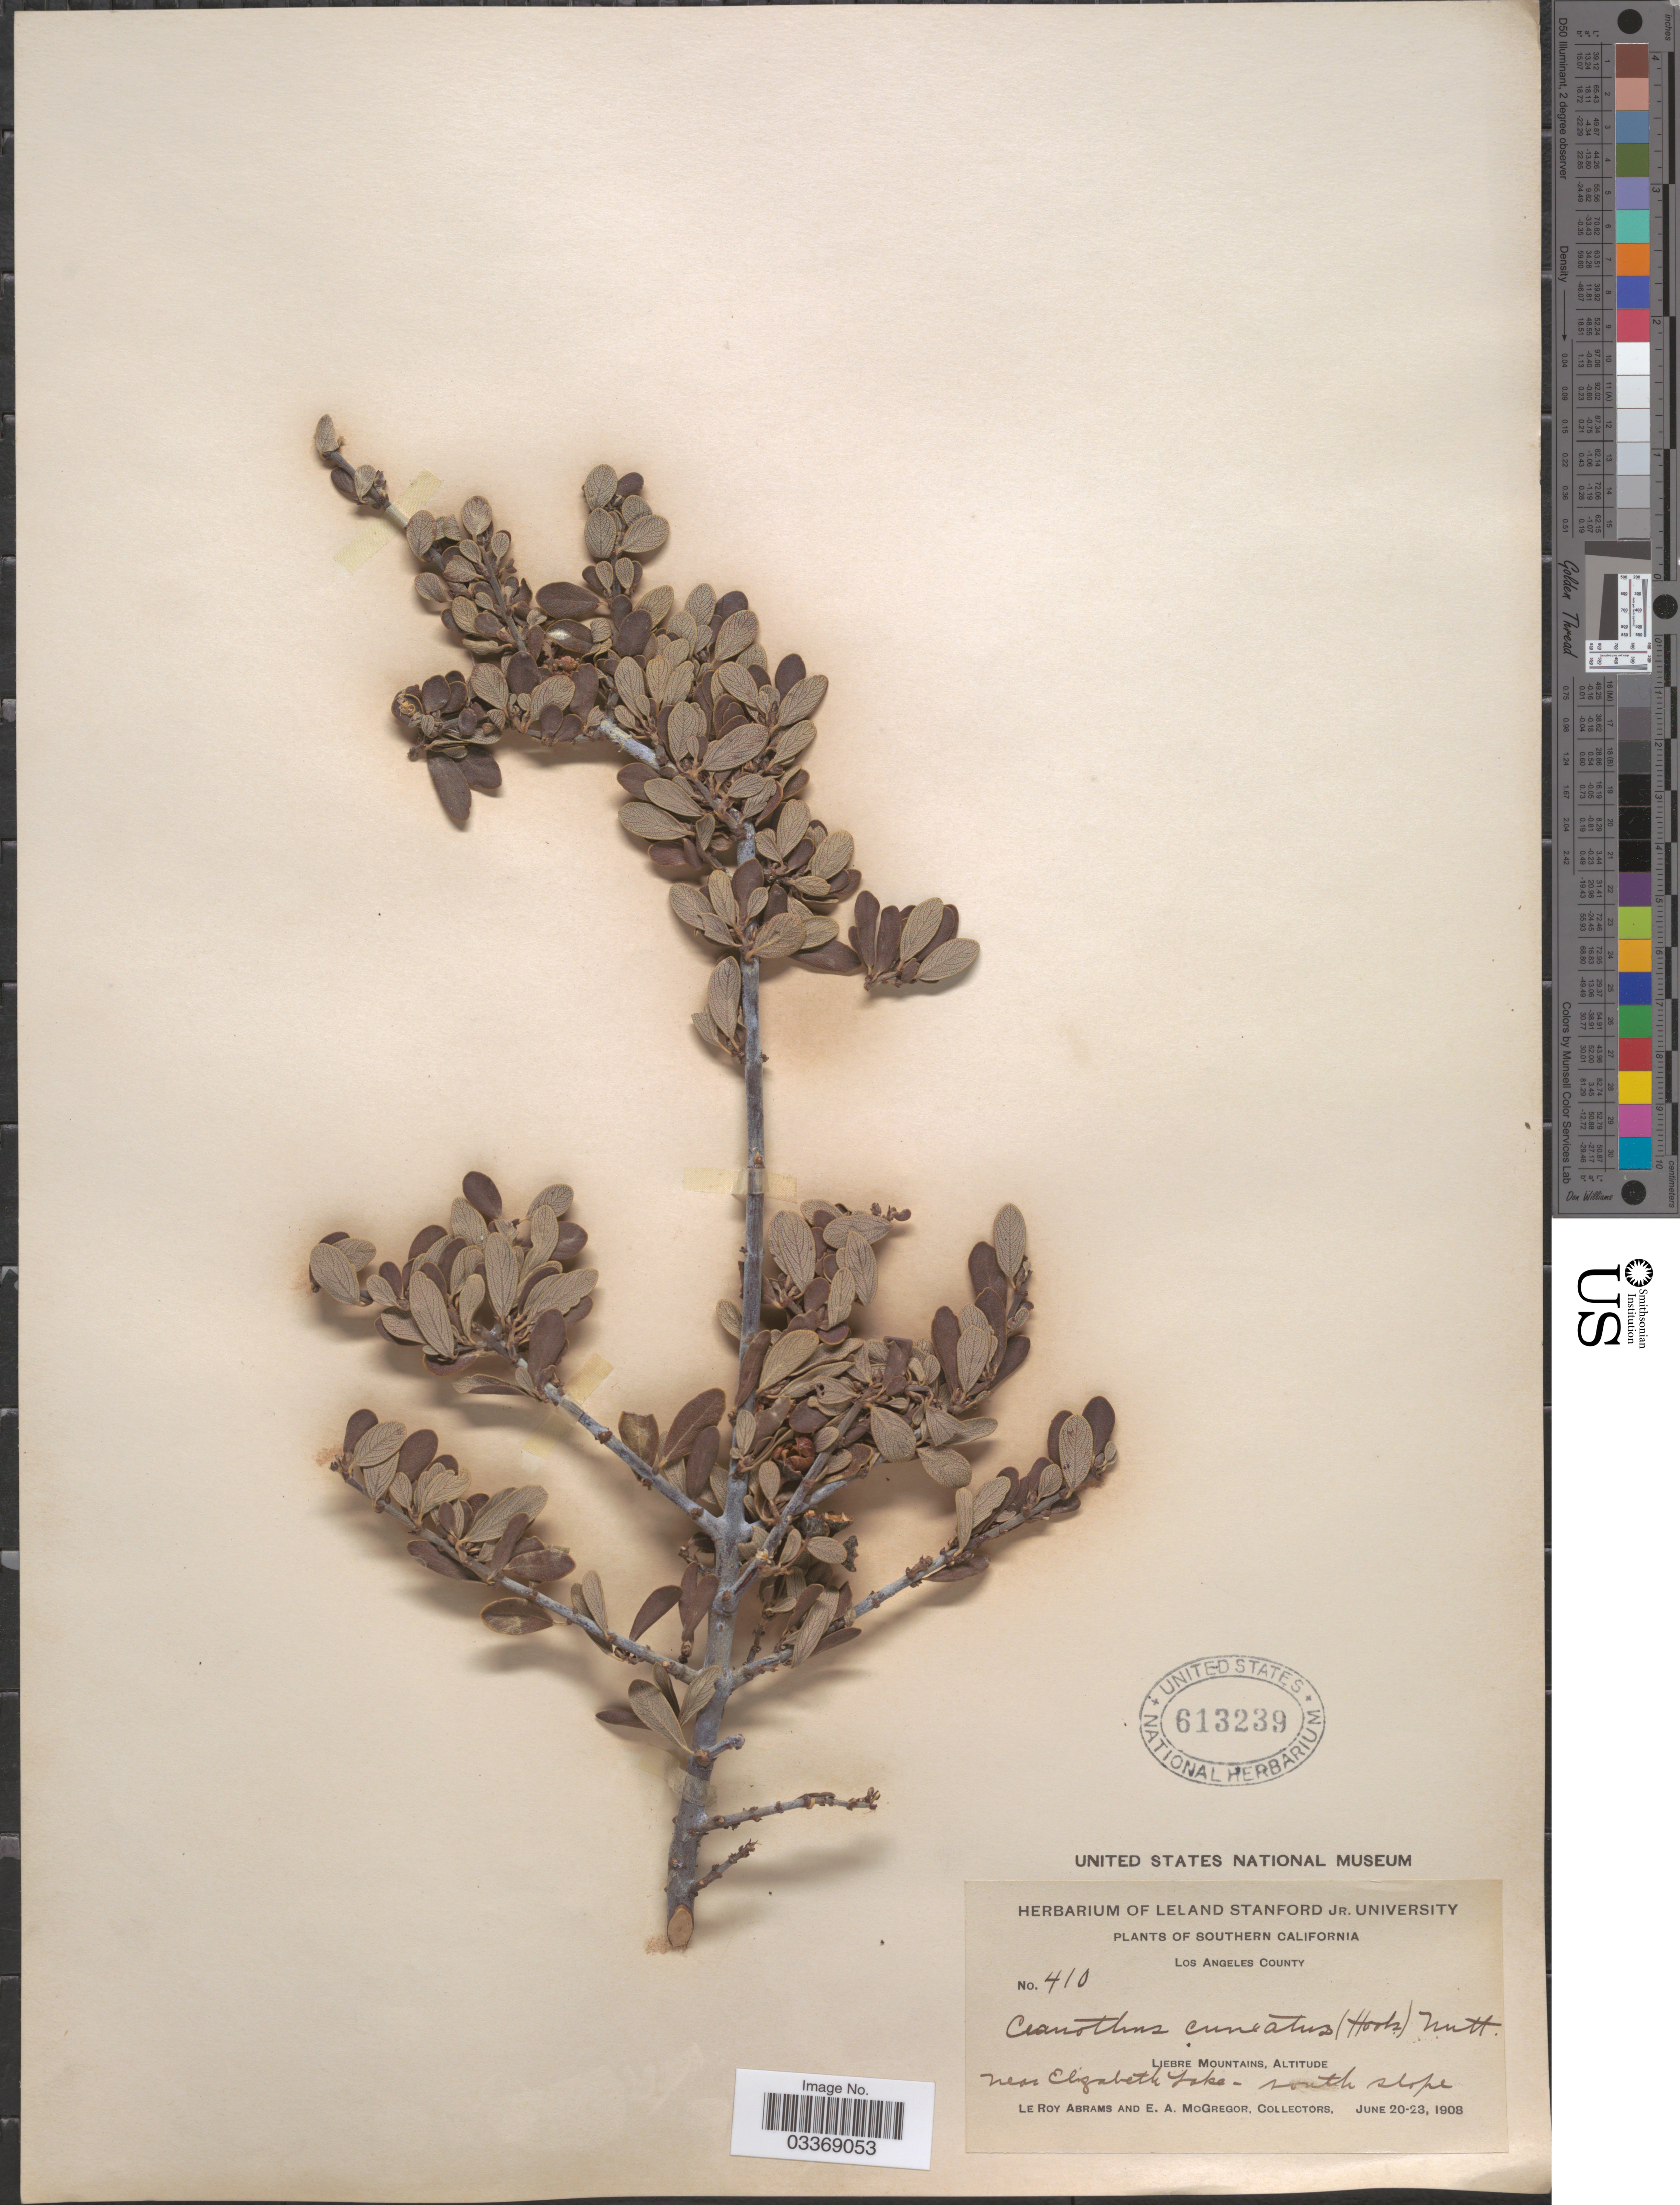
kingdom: Plantae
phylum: Tracheophyta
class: Magnoliopsida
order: Rosales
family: Rhamnaceae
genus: Ceanothus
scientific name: Ceanothus cuneatus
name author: (Hook.) Nutt.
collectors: L. Abrams & E. A. McGregor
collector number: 410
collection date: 1908-06-20/1908-06-23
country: United States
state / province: California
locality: Southern California. Liebre Mountains. Near Elizabeth Lake - south slope.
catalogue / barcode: US 613239